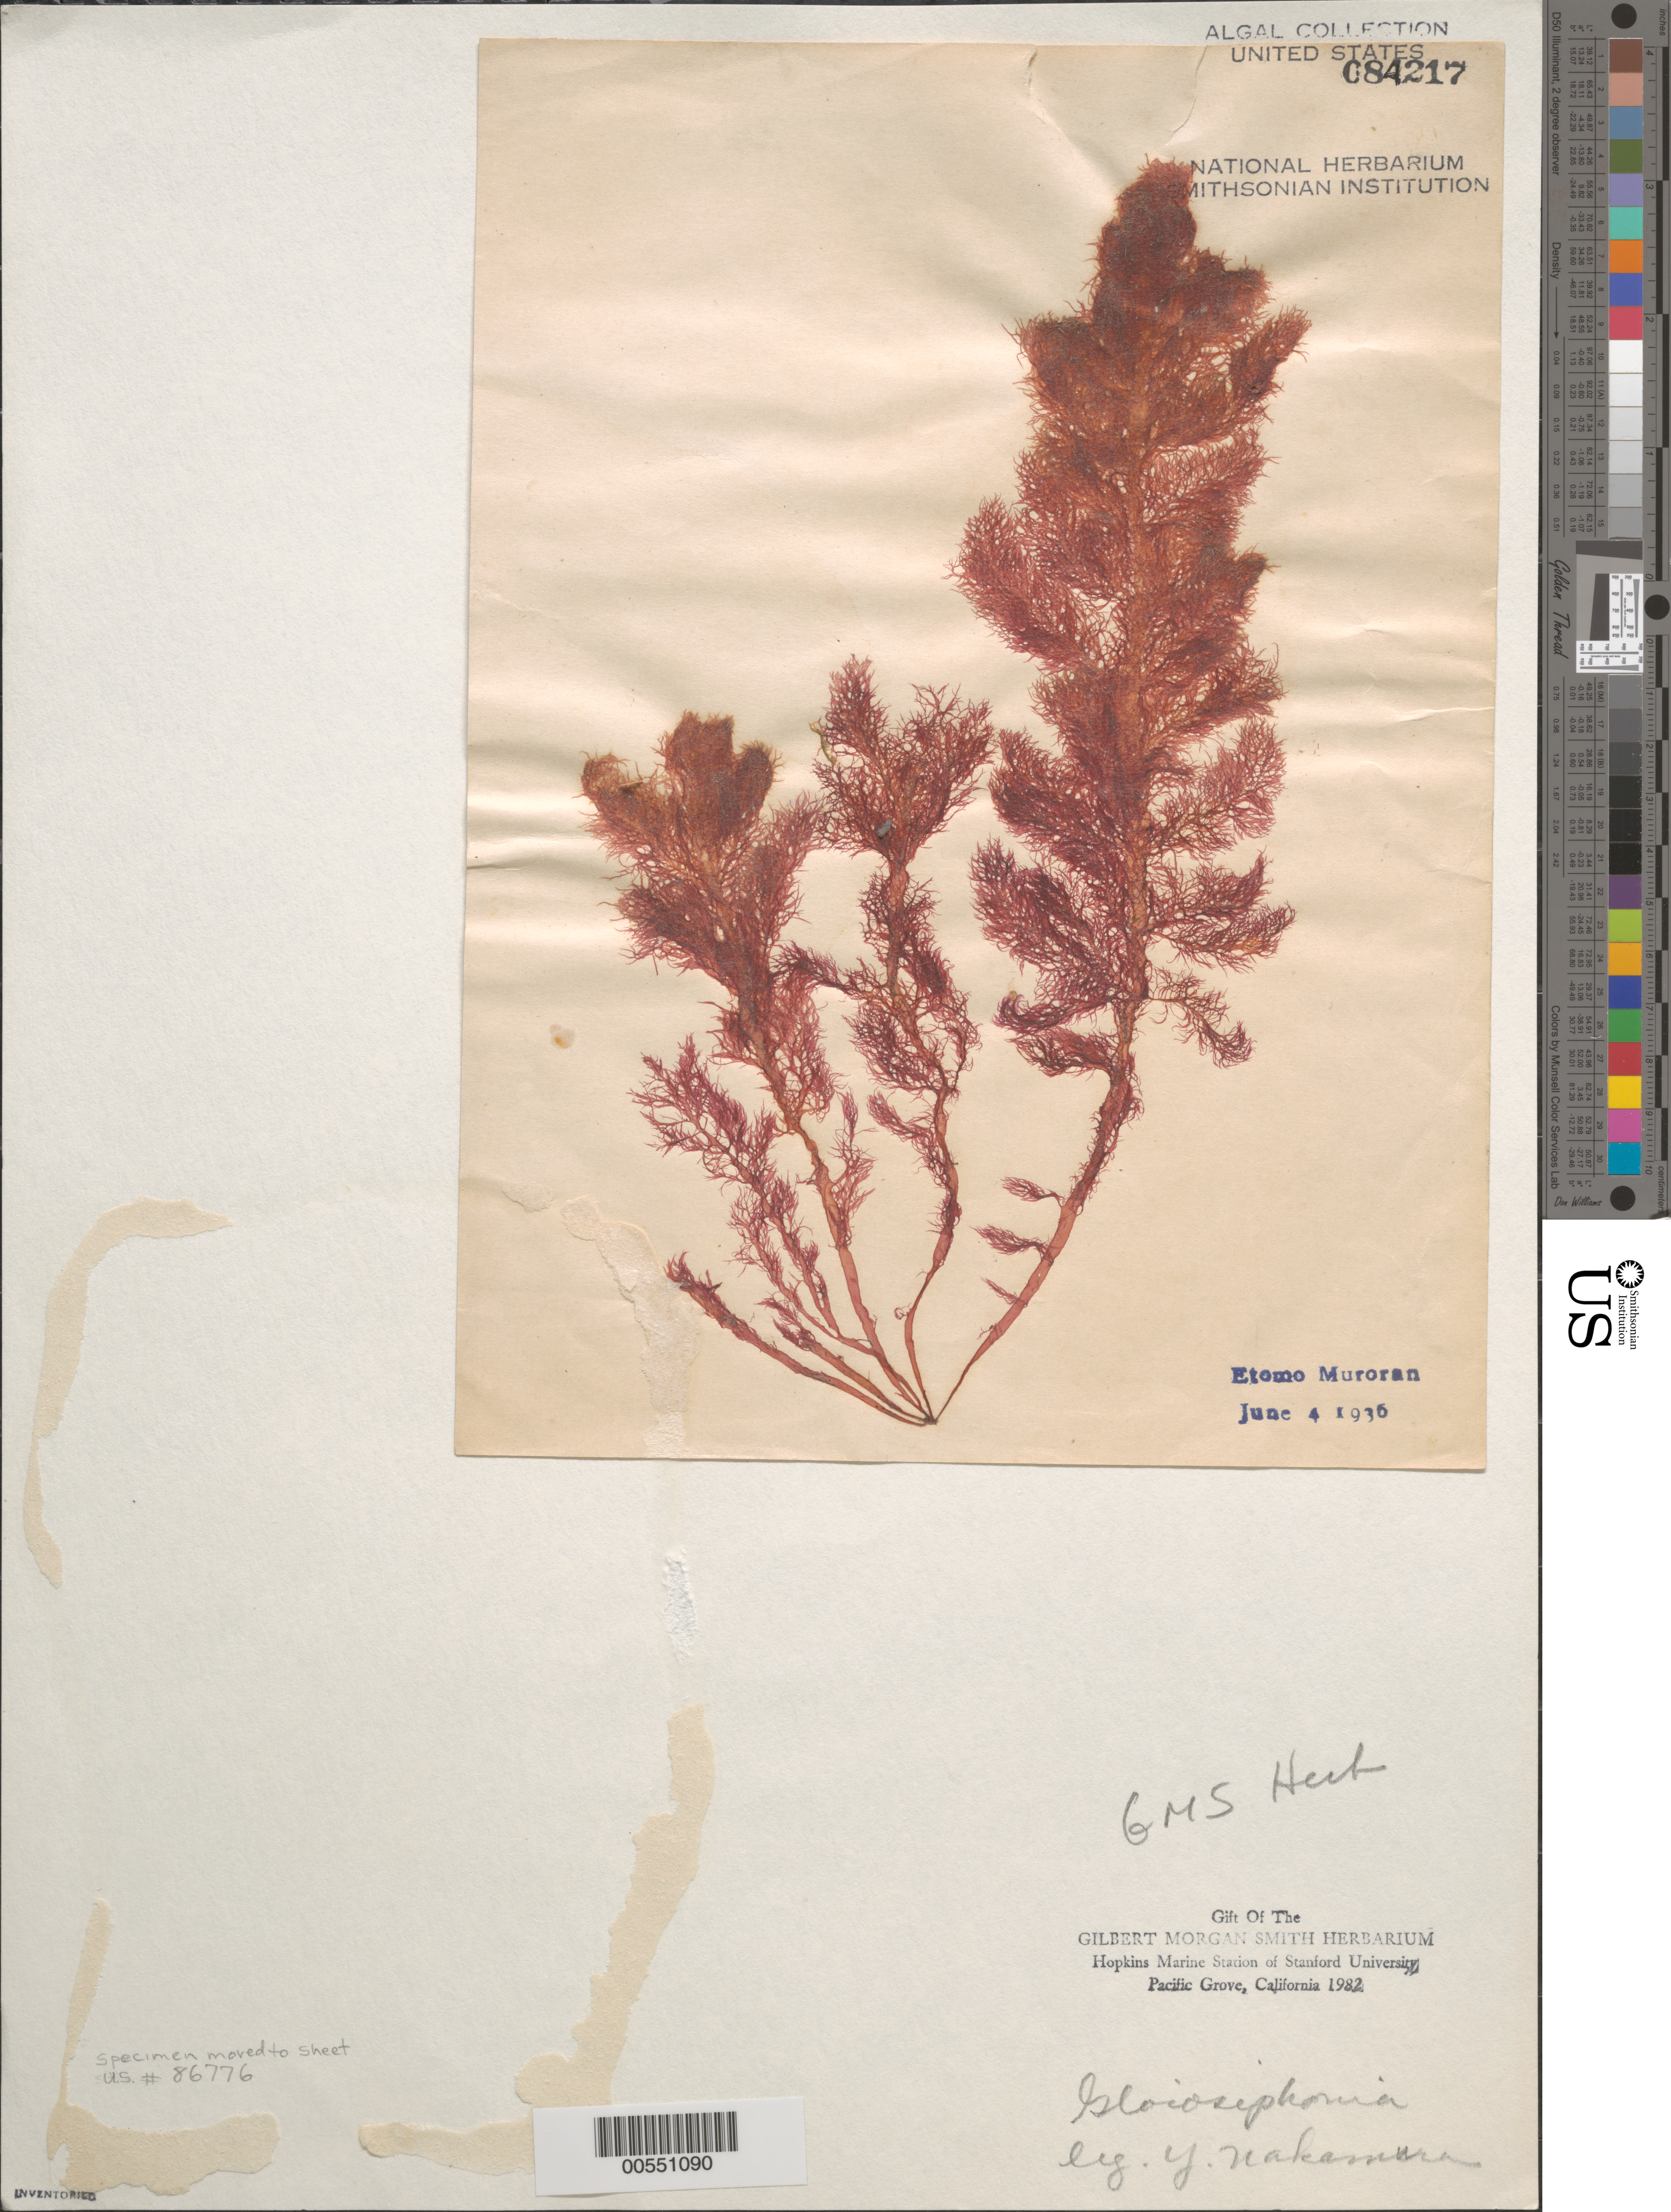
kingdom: Plantae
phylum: Rhodophyta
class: Florideophyceae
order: Gigartinales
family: Gloiosiphoniaceae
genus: Gloiosiphonia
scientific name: Gloiosiphonia sp.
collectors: Y. Nakamura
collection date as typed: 04 Jun 1936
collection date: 1936-06-04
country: Japan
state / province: Hokkaido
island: Hokkaido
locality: Etomo, Muroran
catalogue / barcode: US 84217